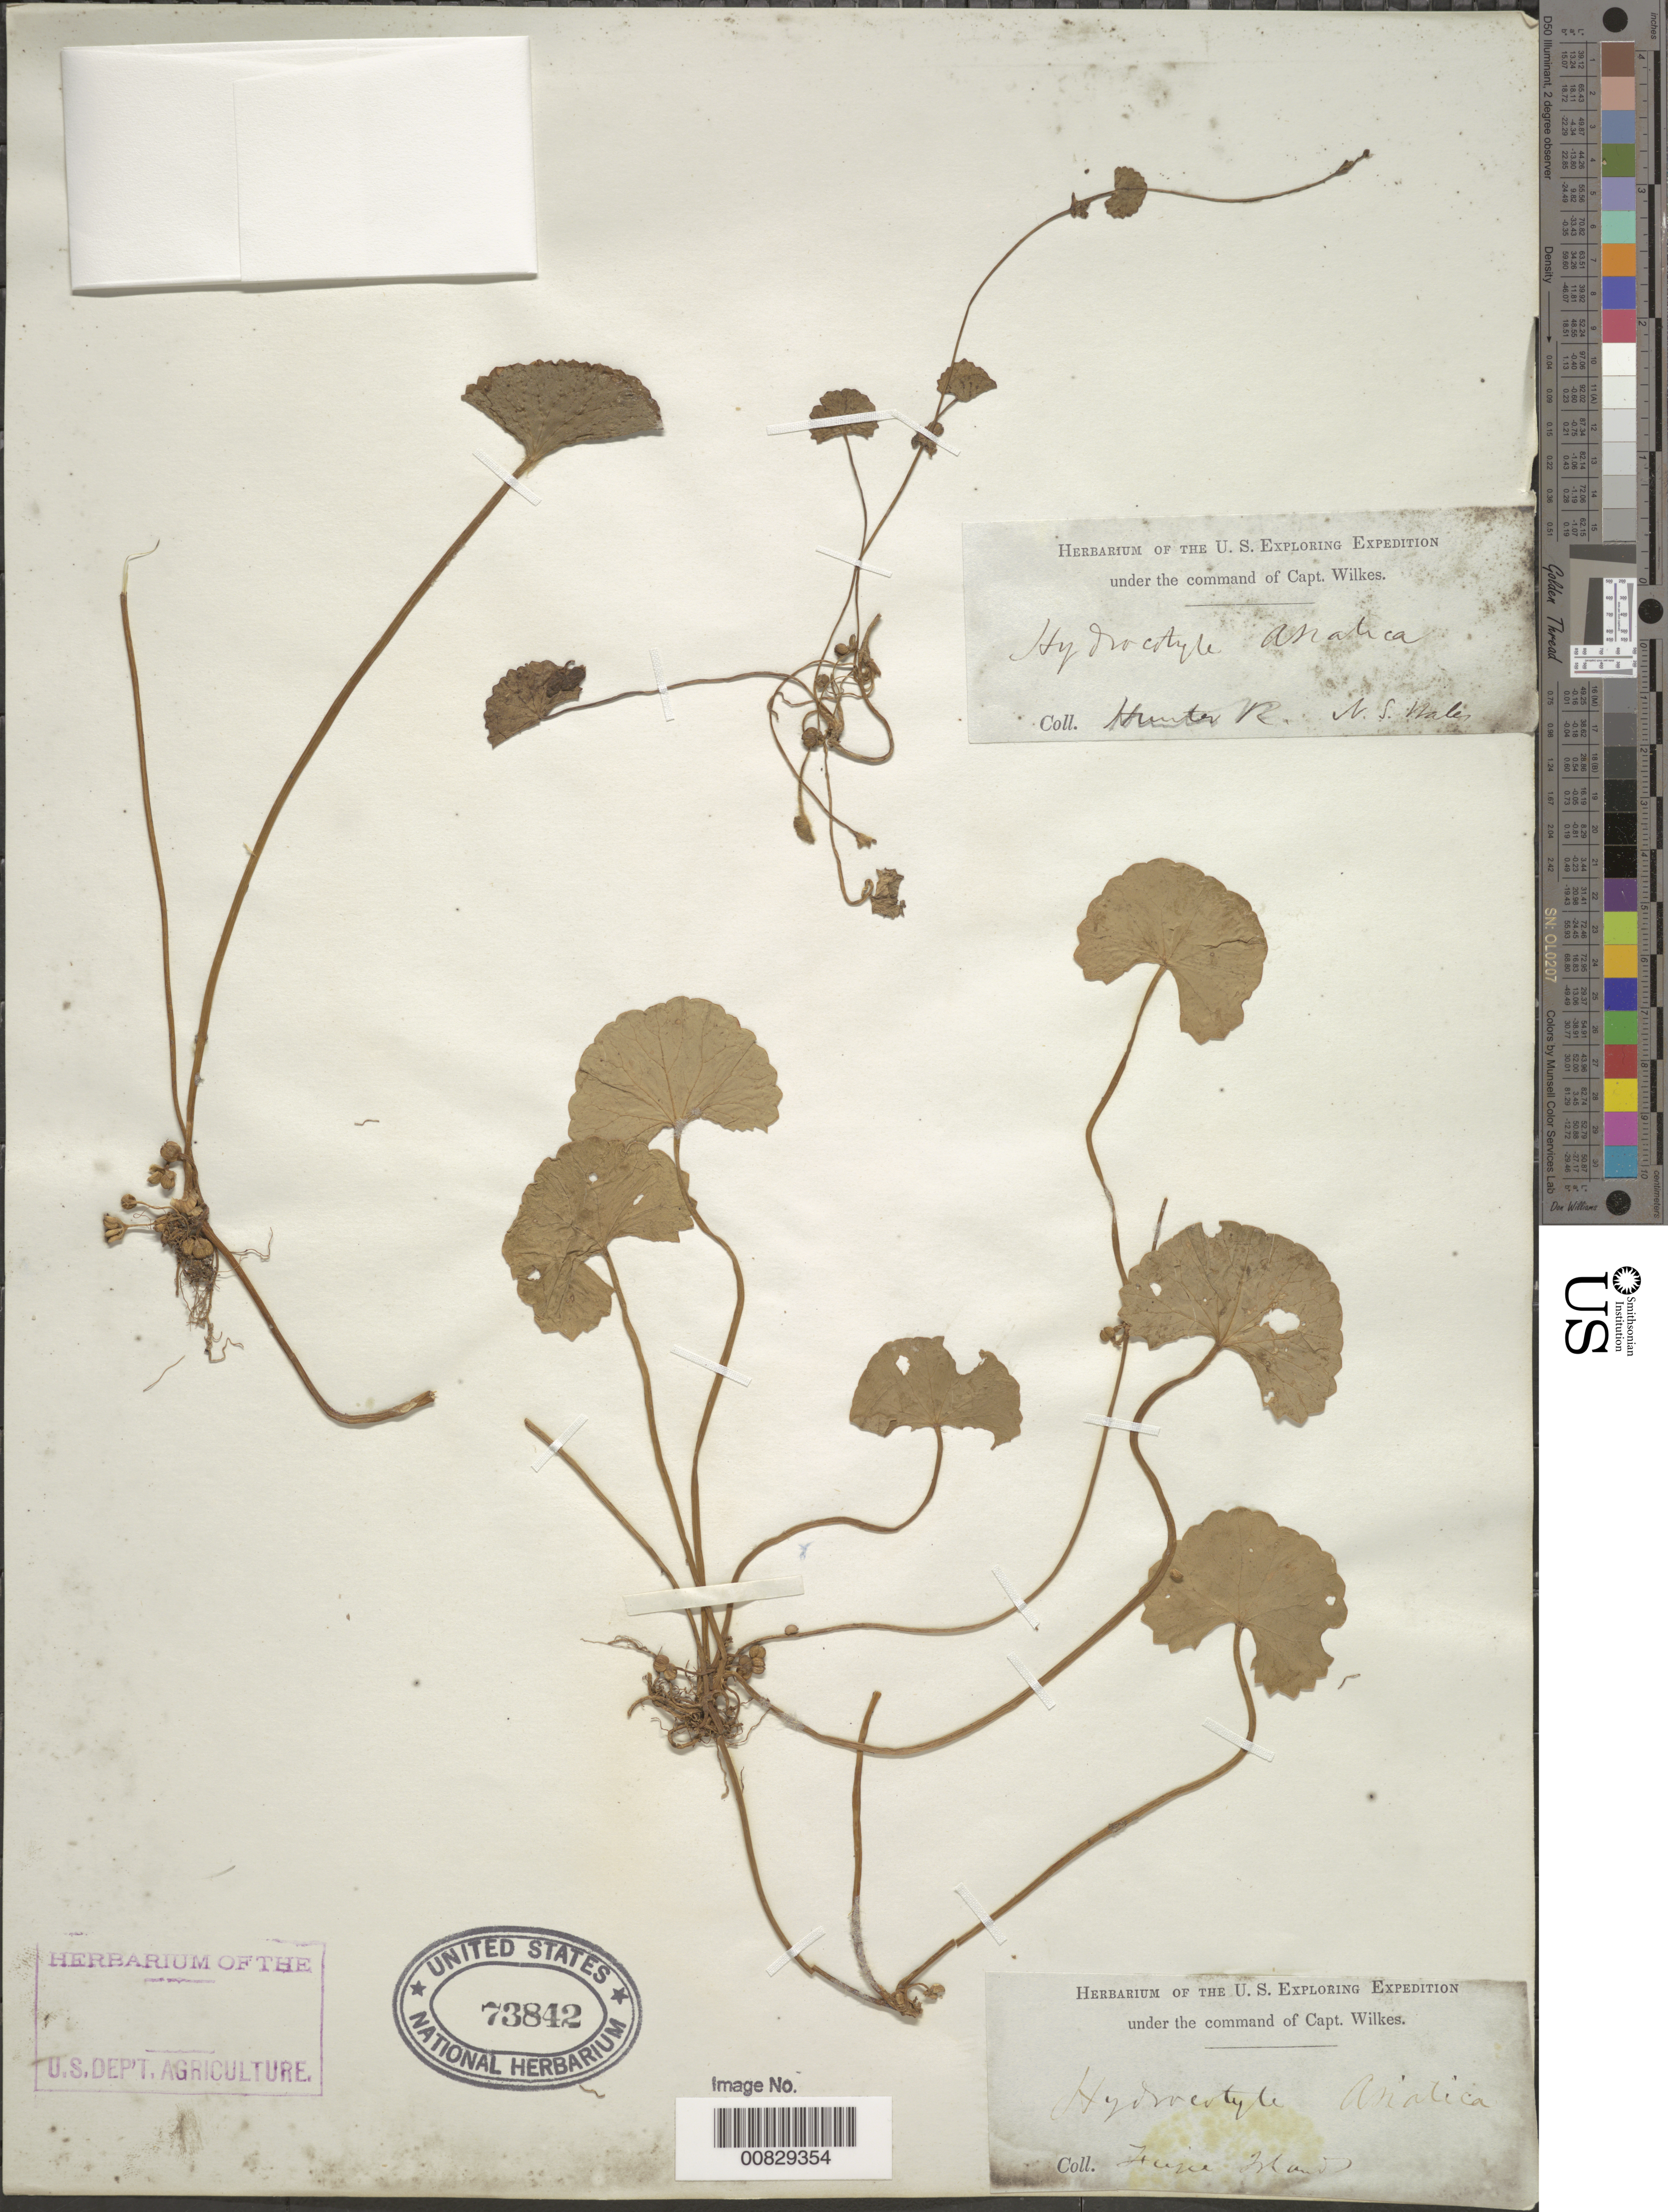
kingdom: Plantae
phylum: Tracheophyta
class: Magnoliopsida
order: Apiales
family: Apiaceae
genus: Centella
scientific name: Centella asiatica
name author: (L.) Urb.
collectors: Wilkes Explor. Exped.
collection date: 1838/1842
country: Fiji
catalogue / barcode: US 73842